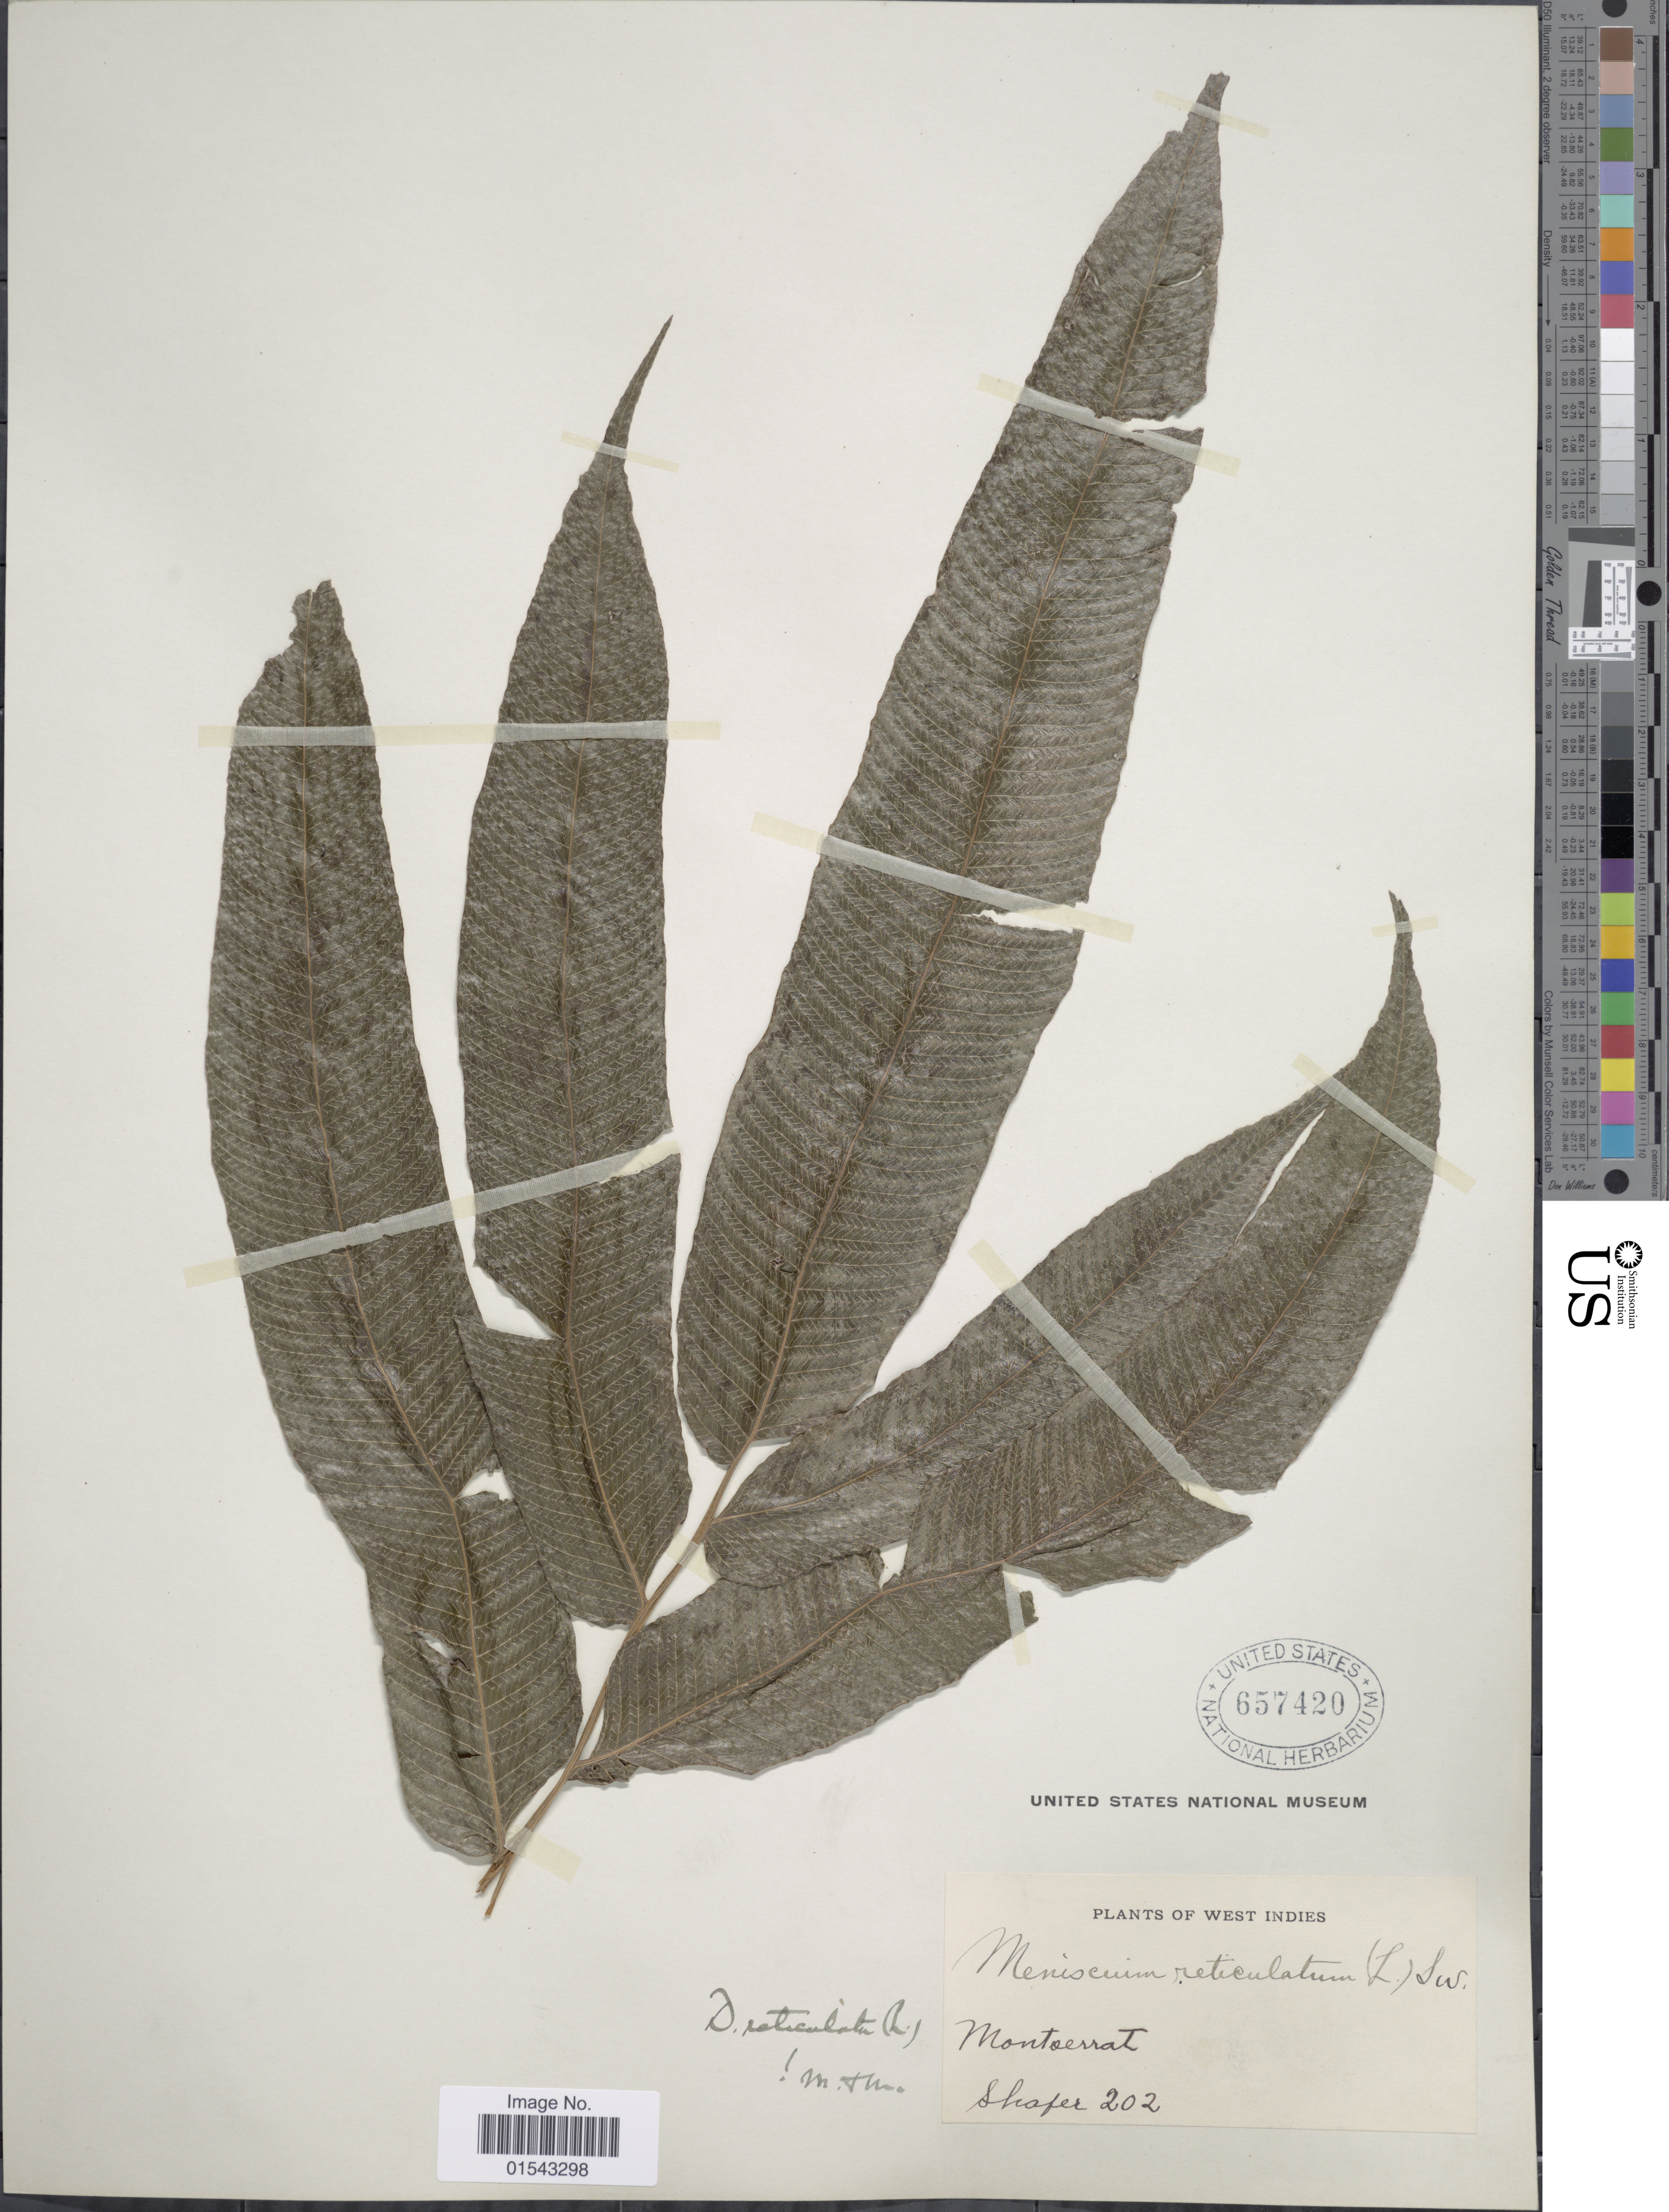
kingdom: Plantae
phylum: Tracheophyta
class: Polypodiopsida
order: Polypodiales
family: Thelypteridaceae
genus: Meniscium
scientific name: Meniscium reticulatum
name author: (L.) Sw.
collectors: Shafer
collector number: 202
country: Montserrat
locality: Montserrat, West Indies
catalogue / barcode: US 657420